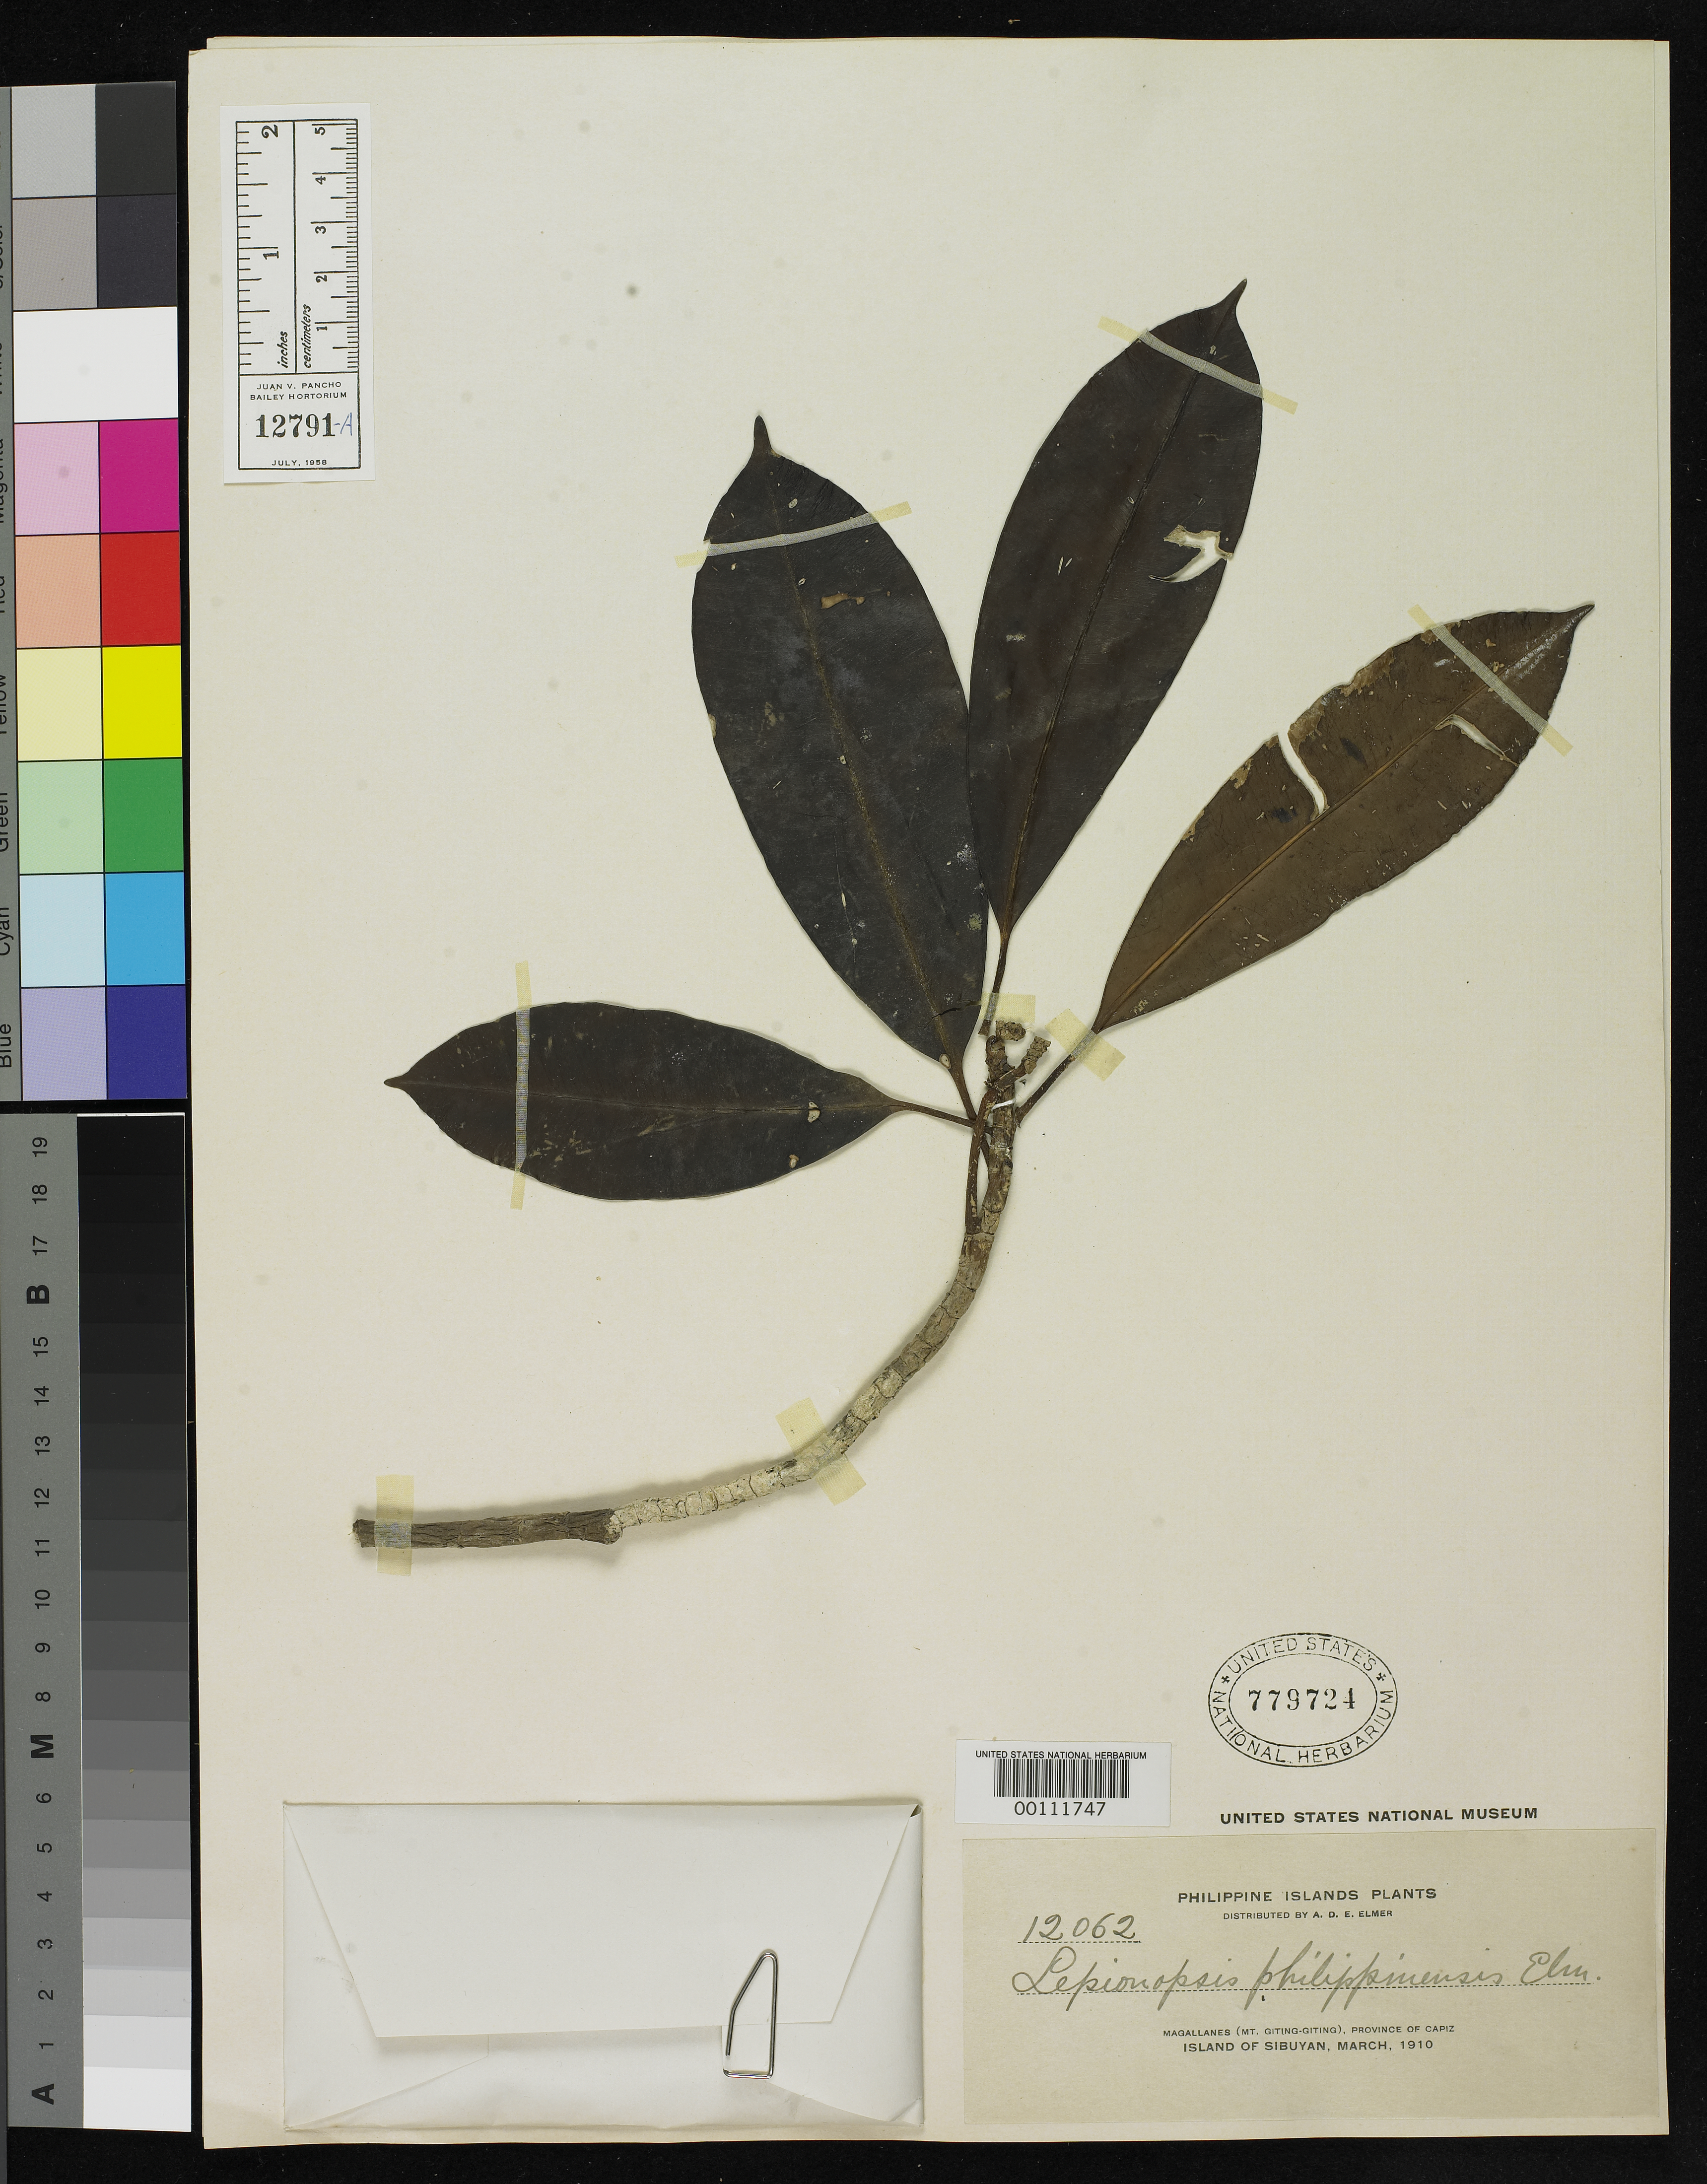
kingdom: Plantae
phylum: Tracheophyta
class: Magnoliopsida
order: Gentianales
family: Apocynaceae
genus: Lepiniopsis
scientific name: Lepiniopsis philippinensis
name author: Elmer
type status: Isosyntype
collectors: A. D. E. Elmer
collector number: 12062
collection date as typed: Mar 1910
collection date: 1910-03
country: Philippines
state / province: Mimaropa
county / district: Romblon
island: Sibuyan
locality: Magallanes.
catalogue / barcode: US 779724